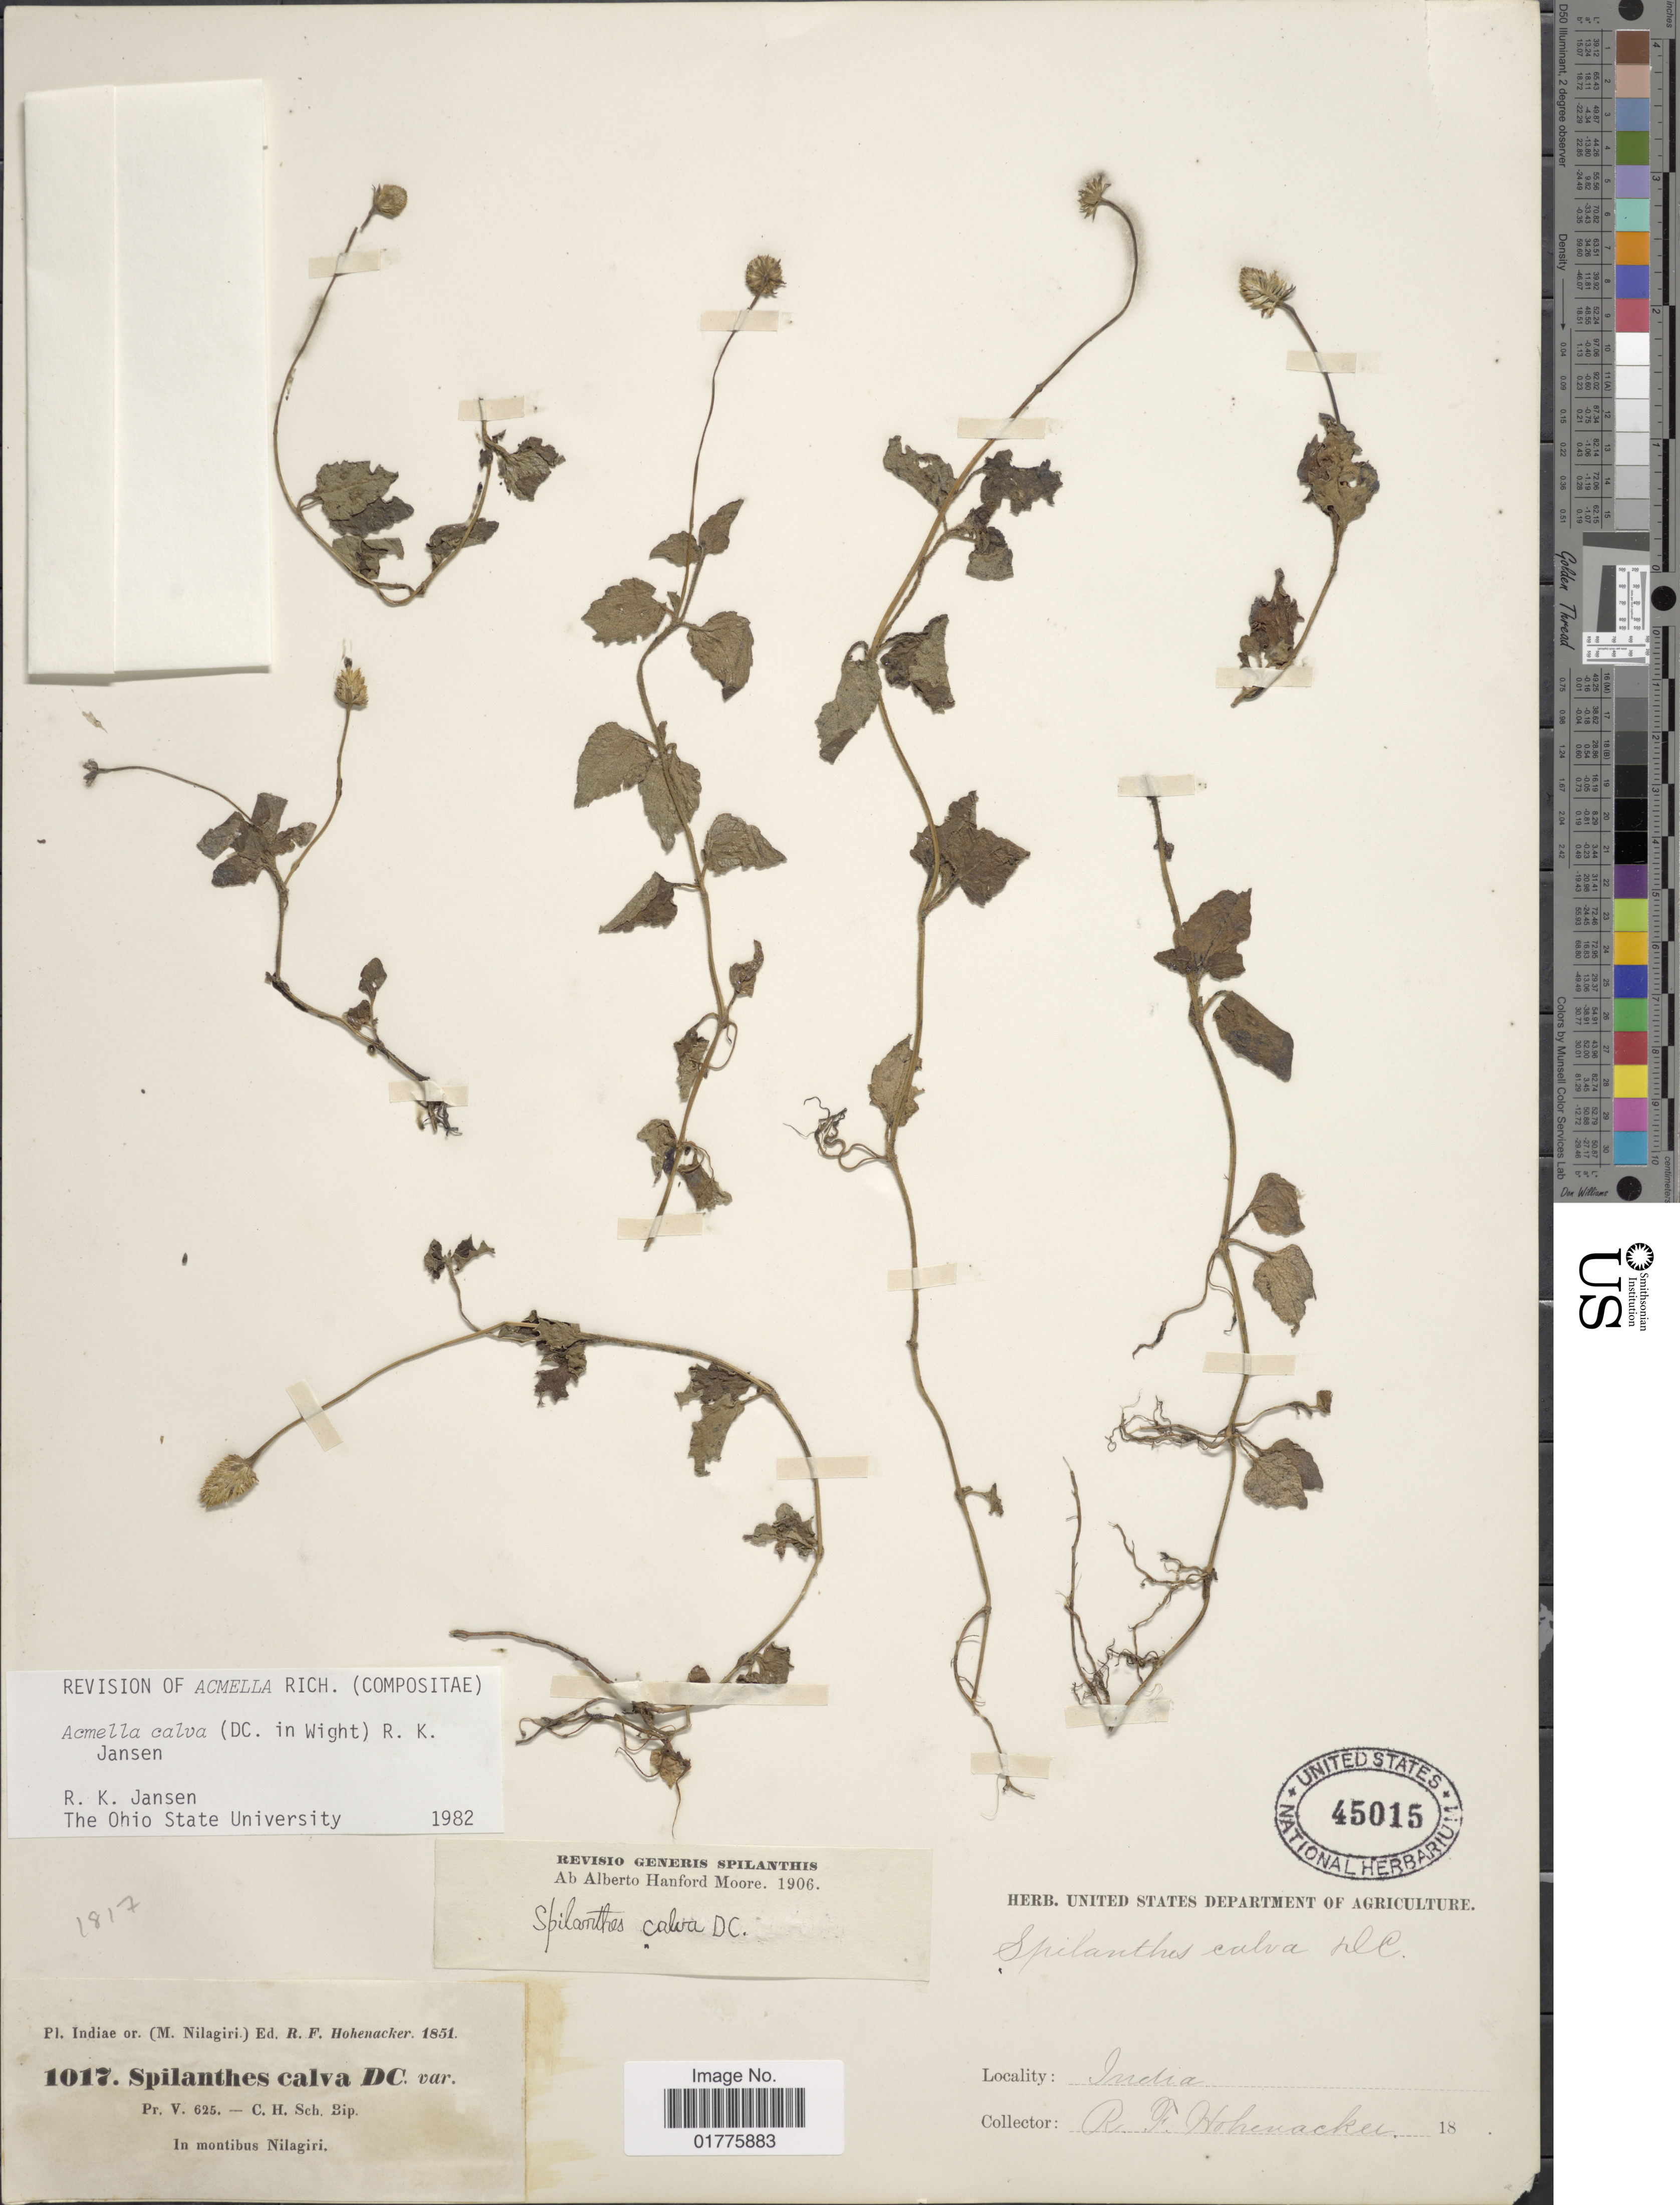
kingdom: Plantae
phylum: Tracheophyta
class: Magnoliopsida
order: Asterales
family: Asteraceae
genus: Acmella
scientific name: Acmella calva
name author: DC.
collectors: R. F. Hohenacker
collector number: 1017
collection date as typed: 18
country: India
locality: Indiae or. (M. Nilagiri)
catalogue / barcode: US 45015